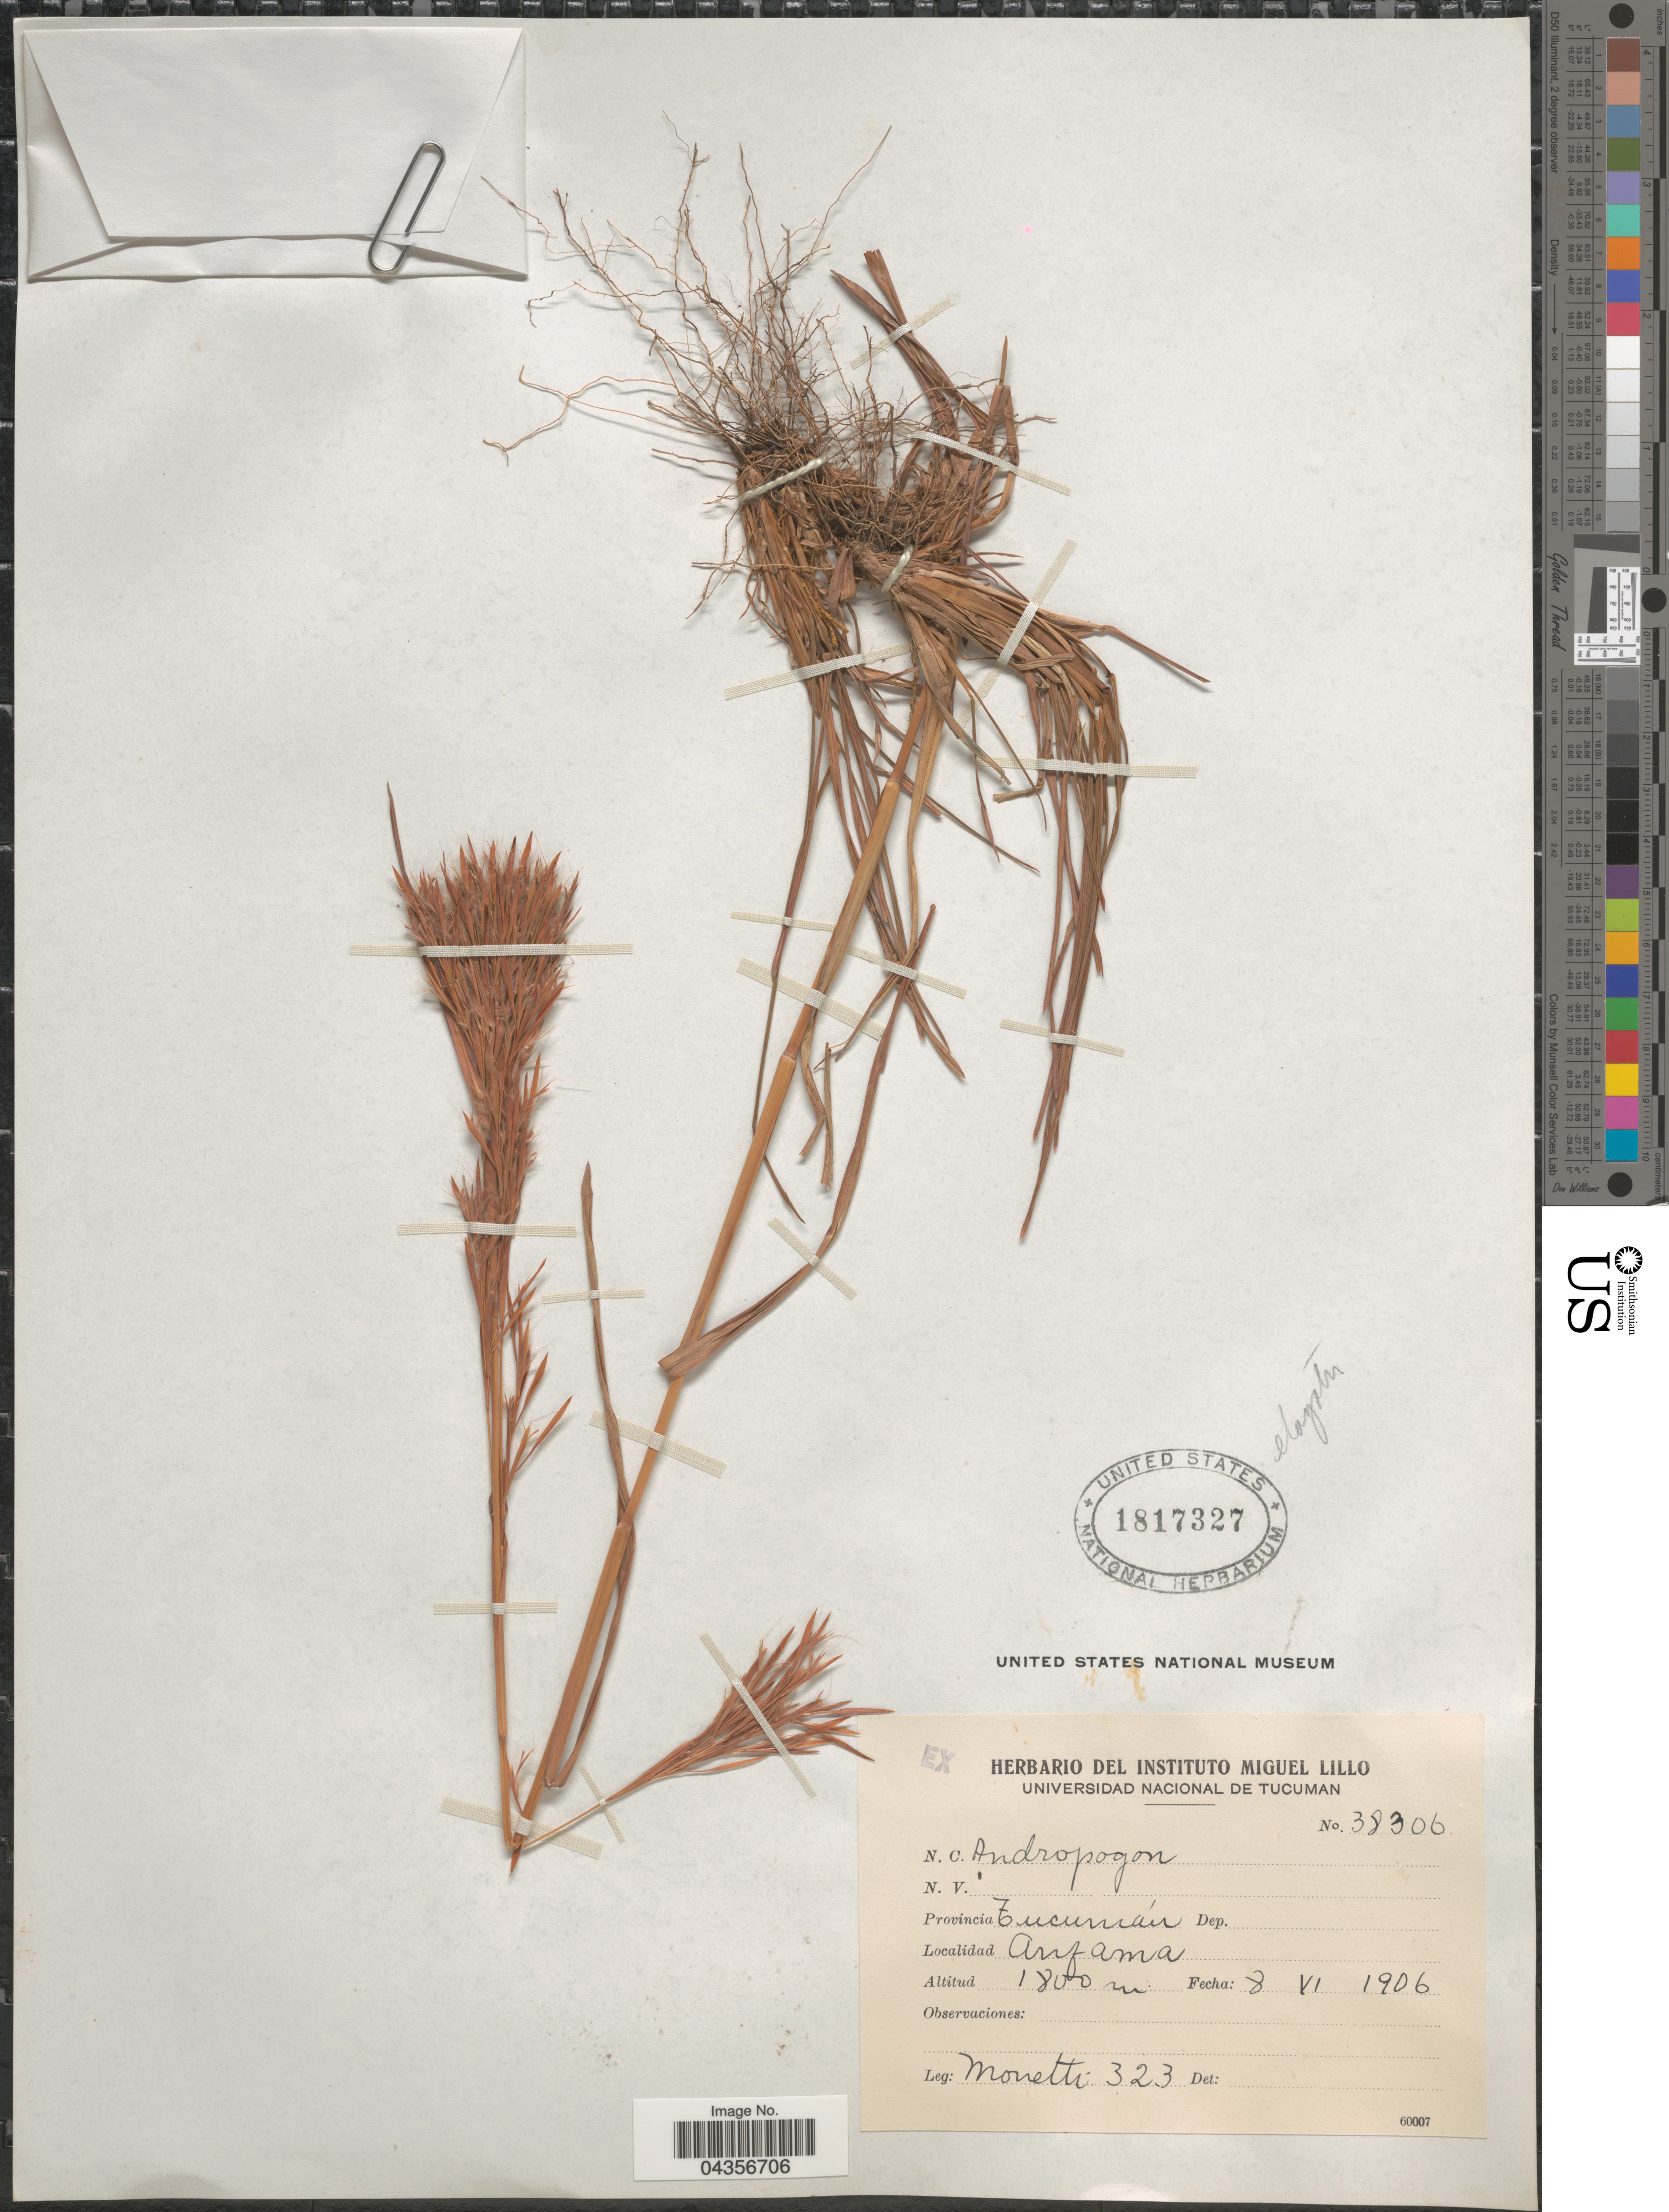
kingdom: Plantae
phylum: Tracheophyta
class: Liliopsida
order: Poales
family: Poaceae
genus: Schizachyrium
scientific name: Schizachyrium microstachyum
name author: (Desv. ex Ham.) Roseng. et al.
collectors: Monetti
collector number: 323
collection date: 1906-06-08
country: Argentina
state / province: Tucuman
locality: Provincia Tucumán. Anfama.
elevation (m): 1800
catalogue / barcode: US 1817327